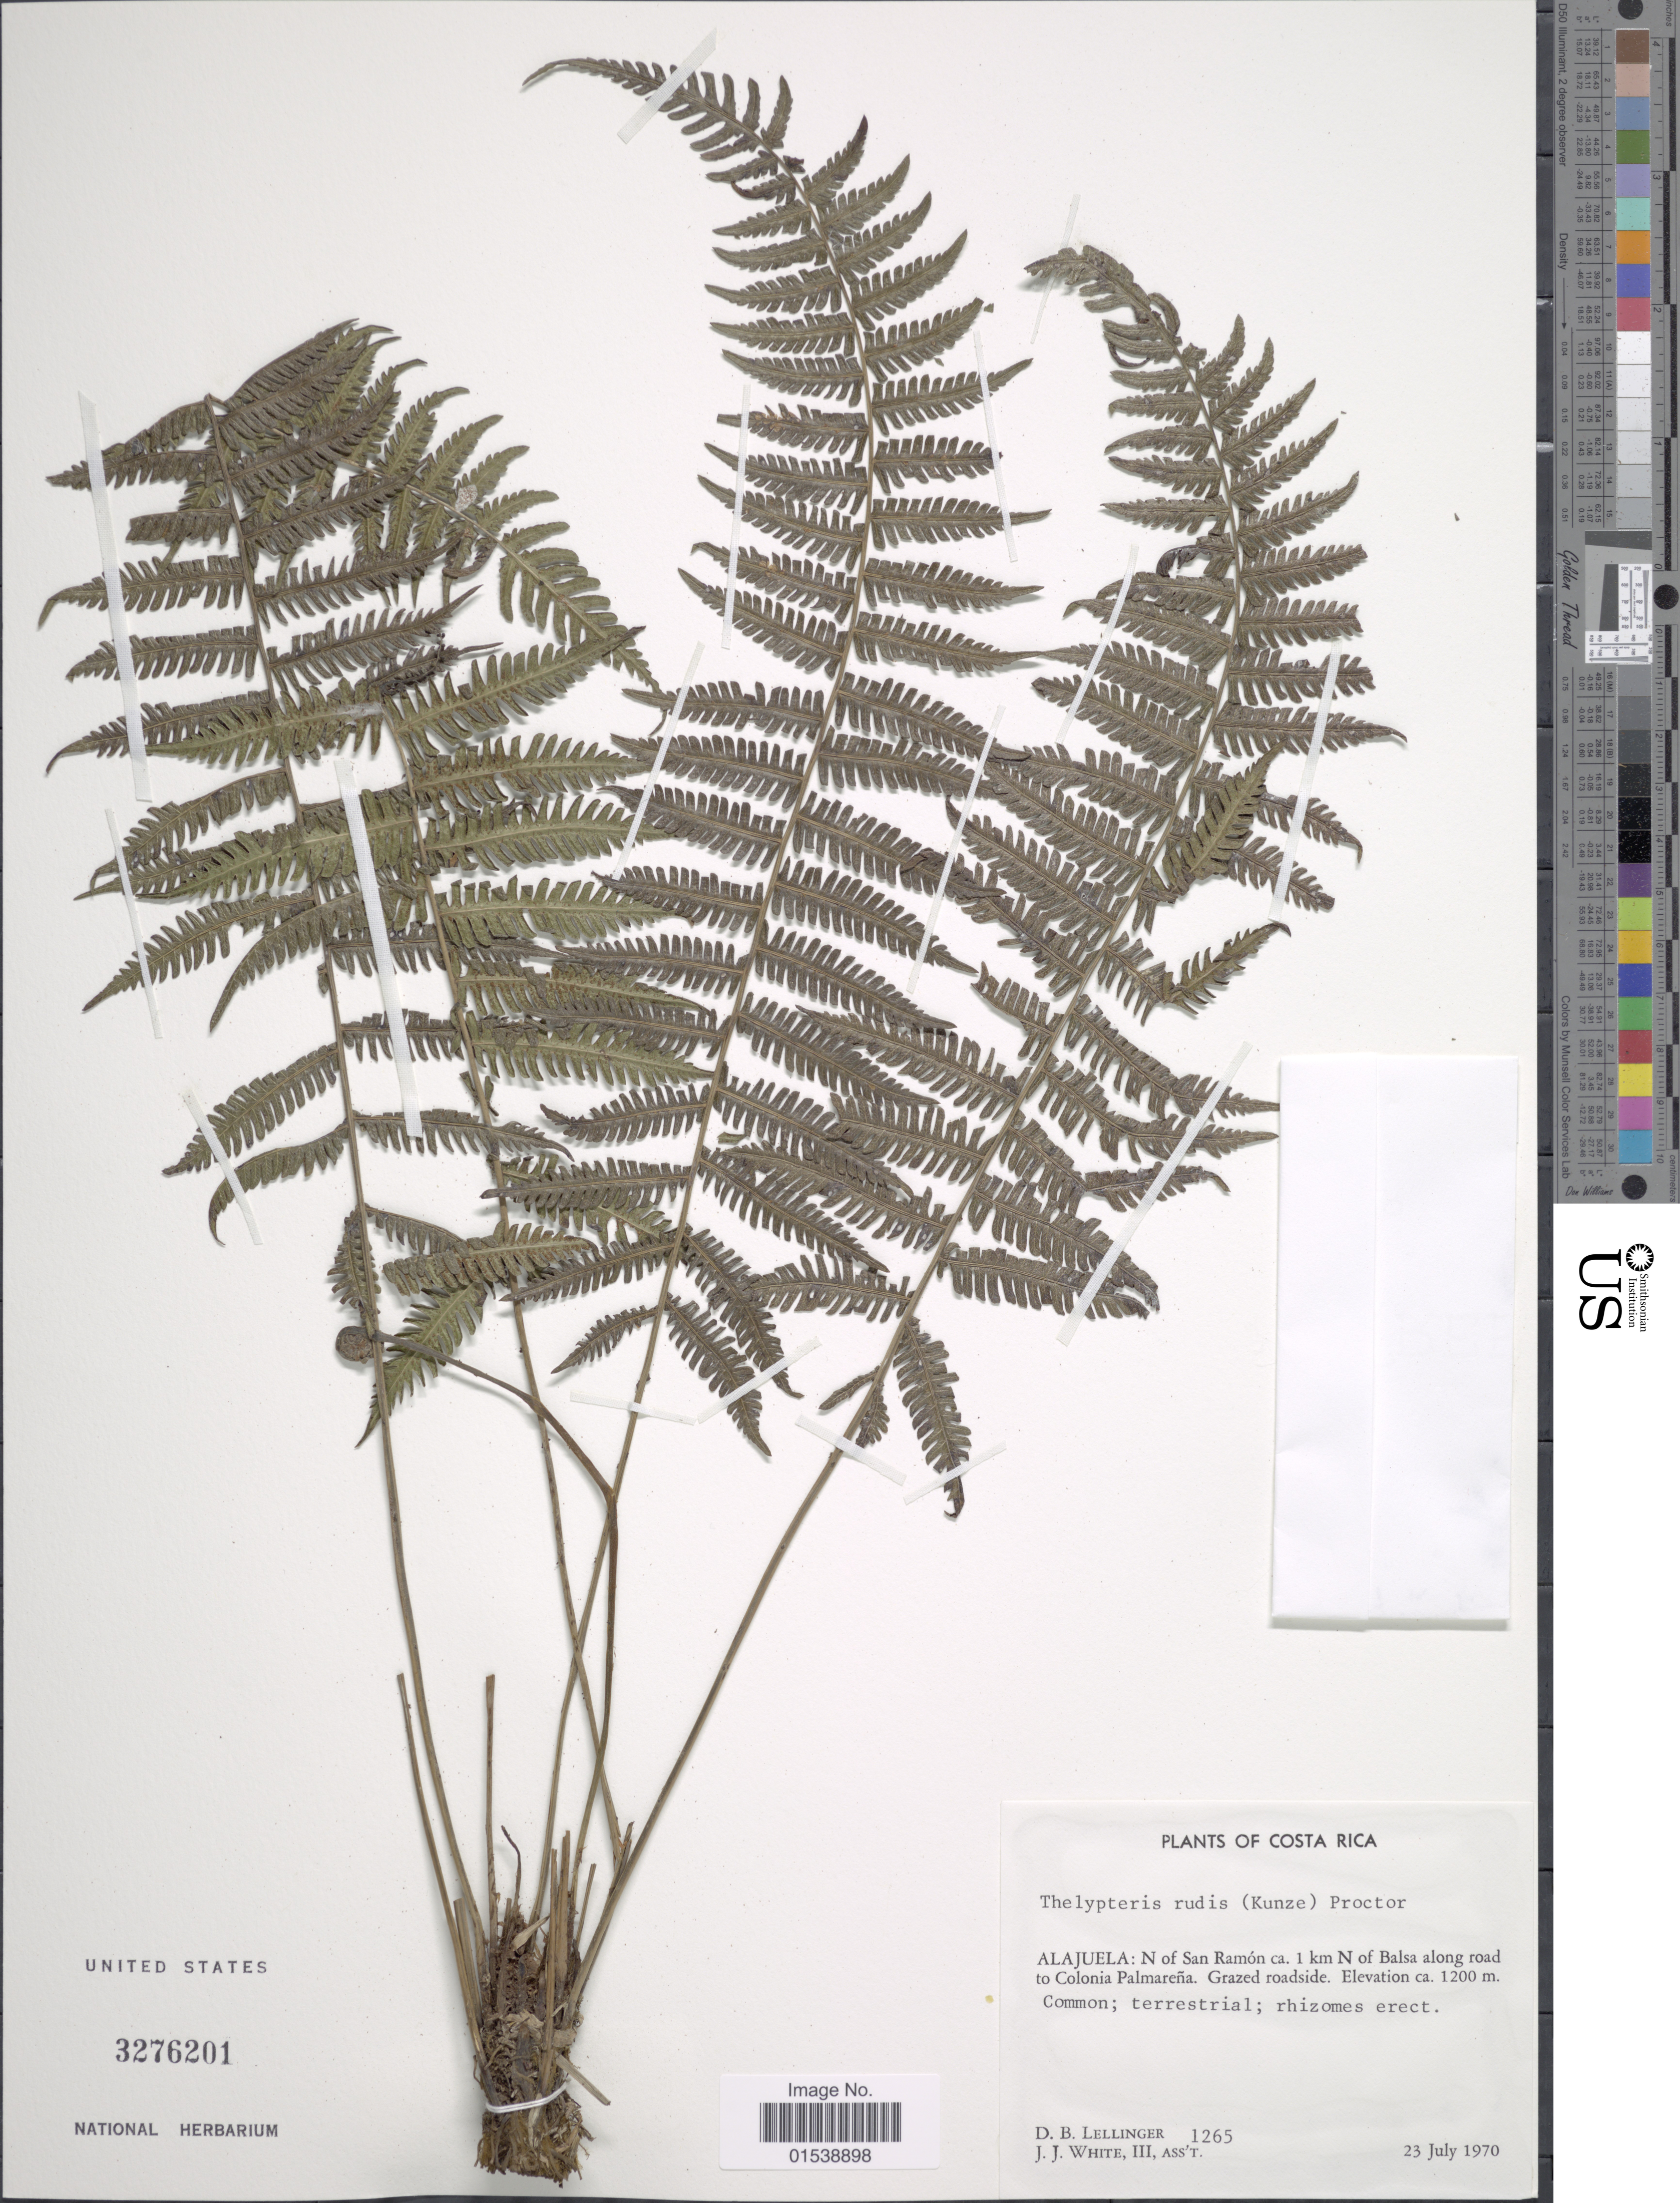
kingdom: Plantae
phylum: Tracheophyta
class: Polypodiopsida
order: Polypodiales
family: Thelypteridaceae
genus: Amauropelta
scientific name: Amauropelta rudis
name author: (Kunze) Pic. Serm.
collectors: D. B. Lellinger & J. J. White III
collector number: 1265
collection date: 1970-07-23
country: Costa Rica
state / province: Alajuela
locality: Alajuela: N of San Ramon ca. 1 km N of Balsa along road to Colonia Palmarena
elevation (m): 1200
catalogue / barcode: US 3276201